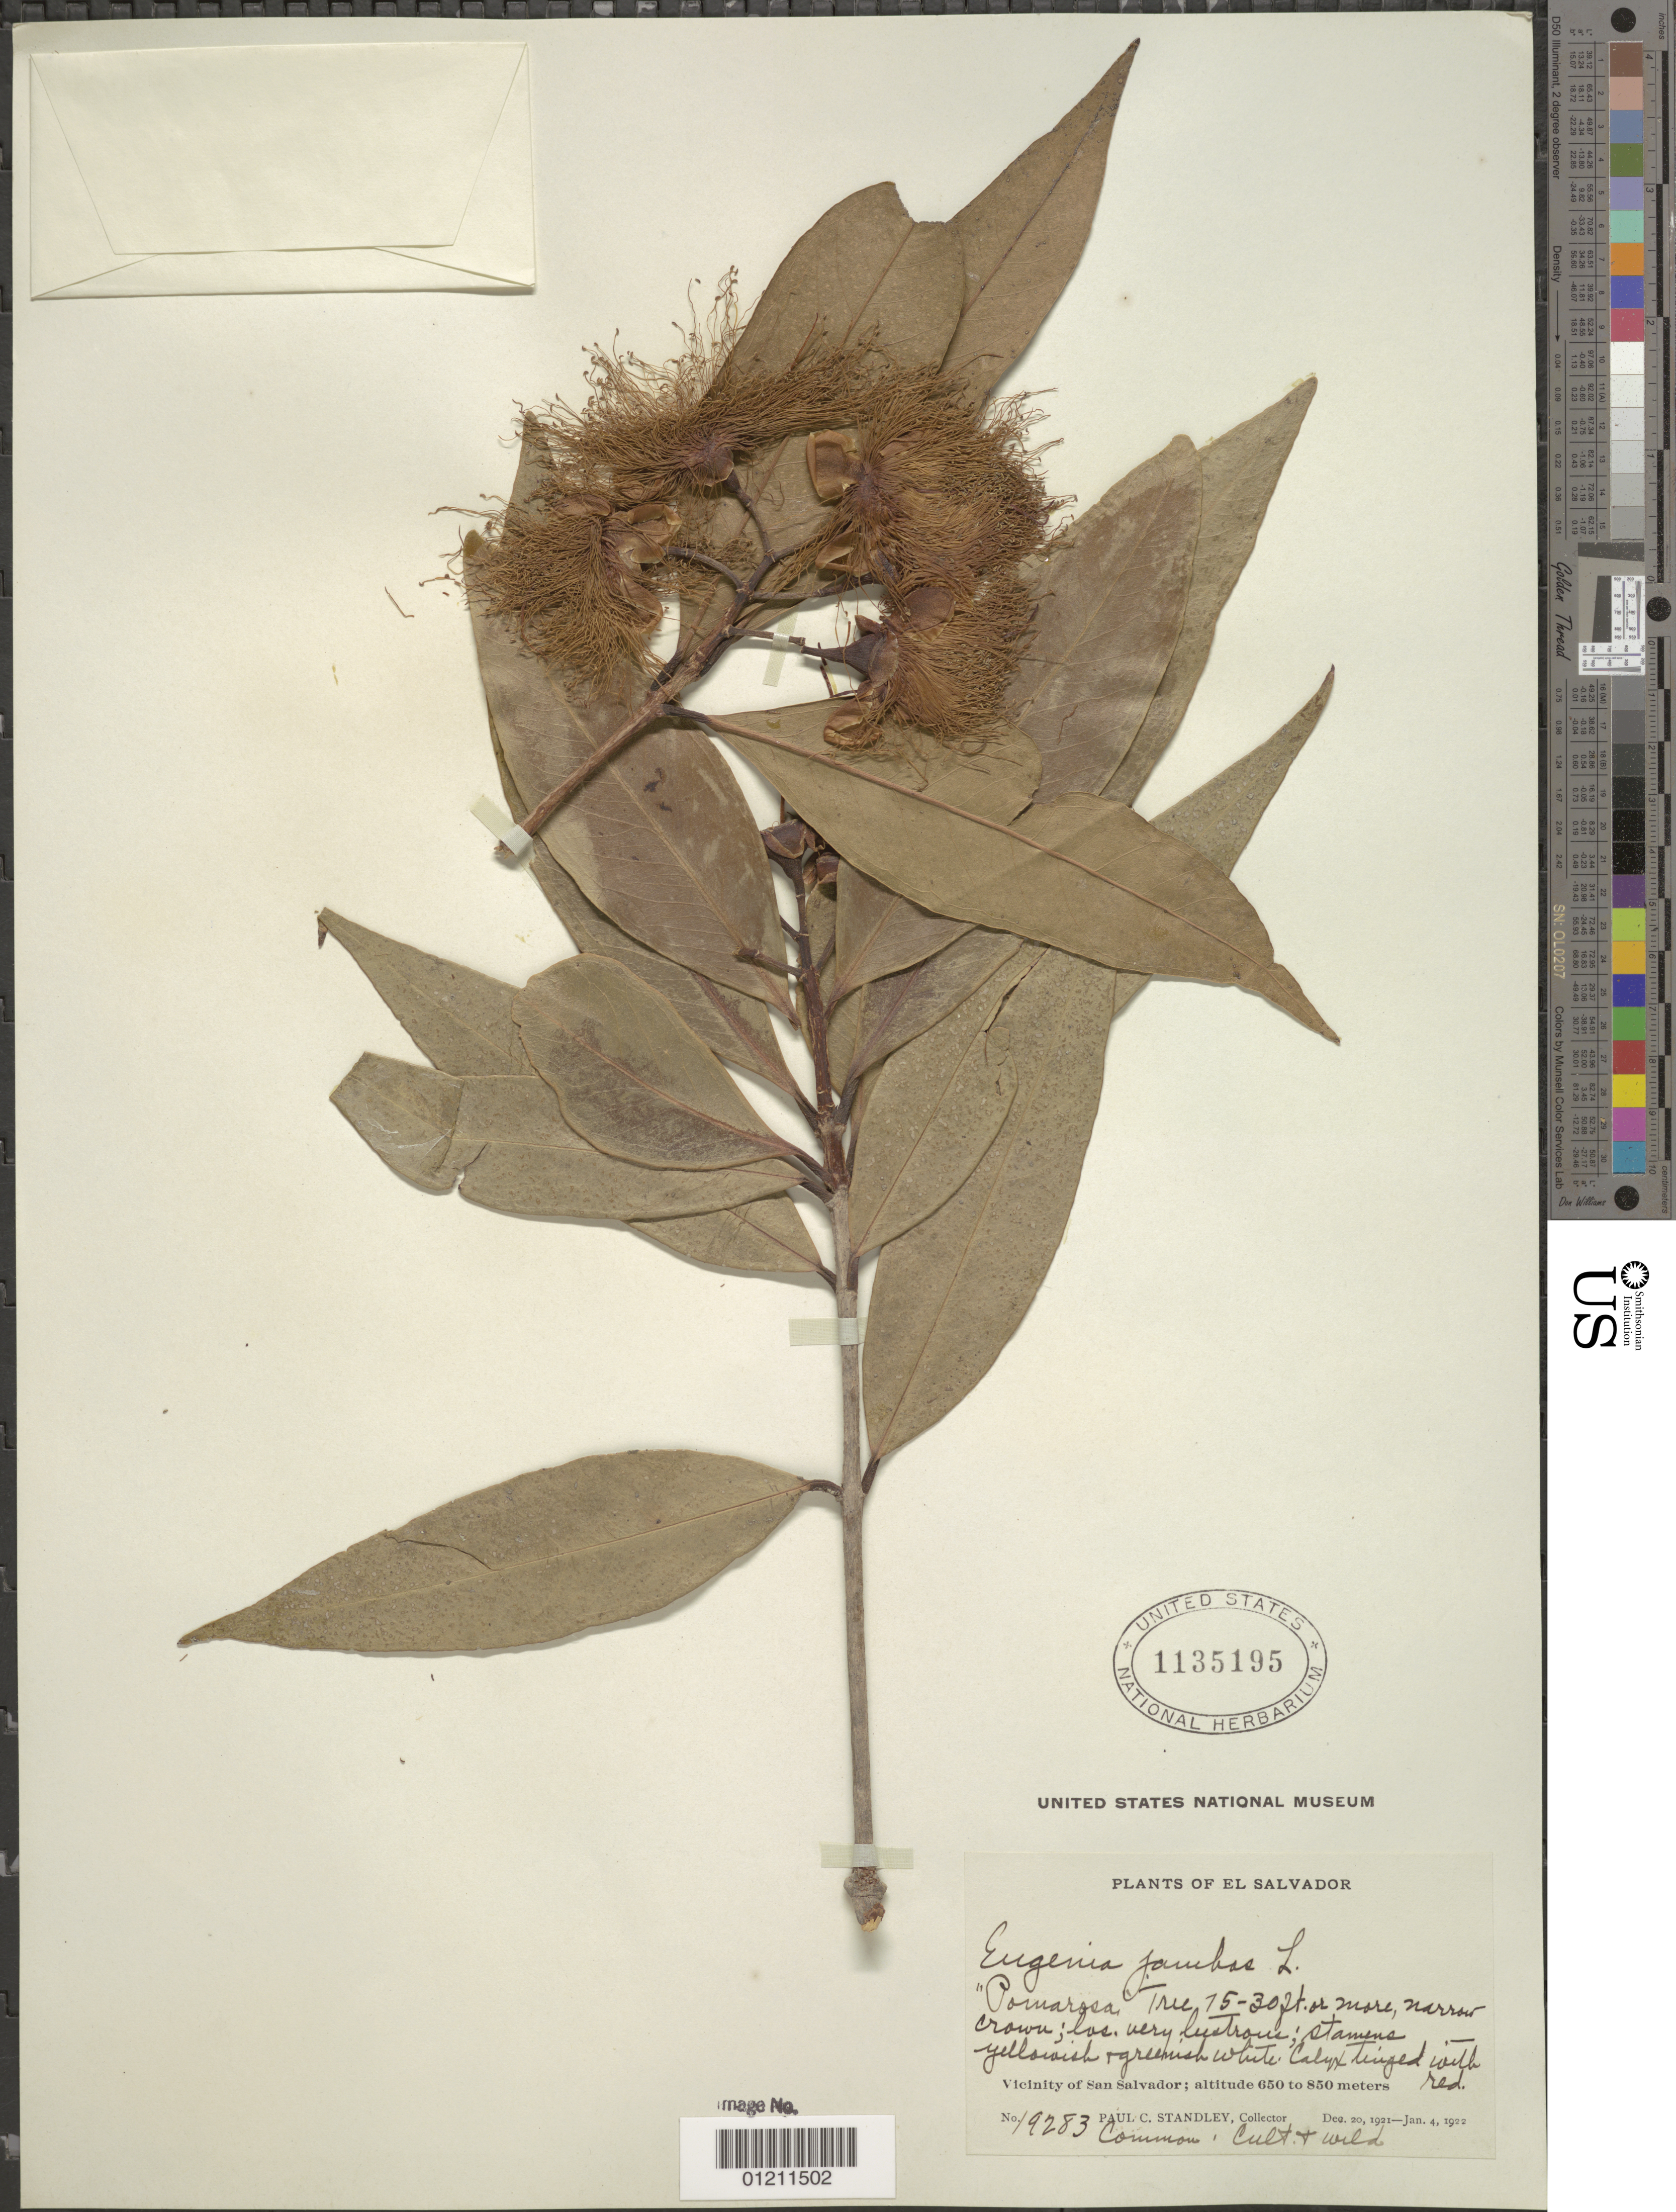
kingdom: Plantae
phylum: Tracheophyta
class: Magnoliopsida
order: Myrtales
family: Myrtaceae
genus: Syzygium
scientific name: Syzygium jambos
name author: (L.) Alston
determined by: Strong, Mark T., (BOT), Smithsonian Institution - National Museum of Natural History (UNITED STATES)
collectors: P. C. Standley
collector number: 19283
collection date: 1921-12-20/1922-01-04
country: El Salvador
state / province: San Salvador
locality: Vicinity of San Salvador.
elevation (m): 650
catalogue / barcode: US 1135195